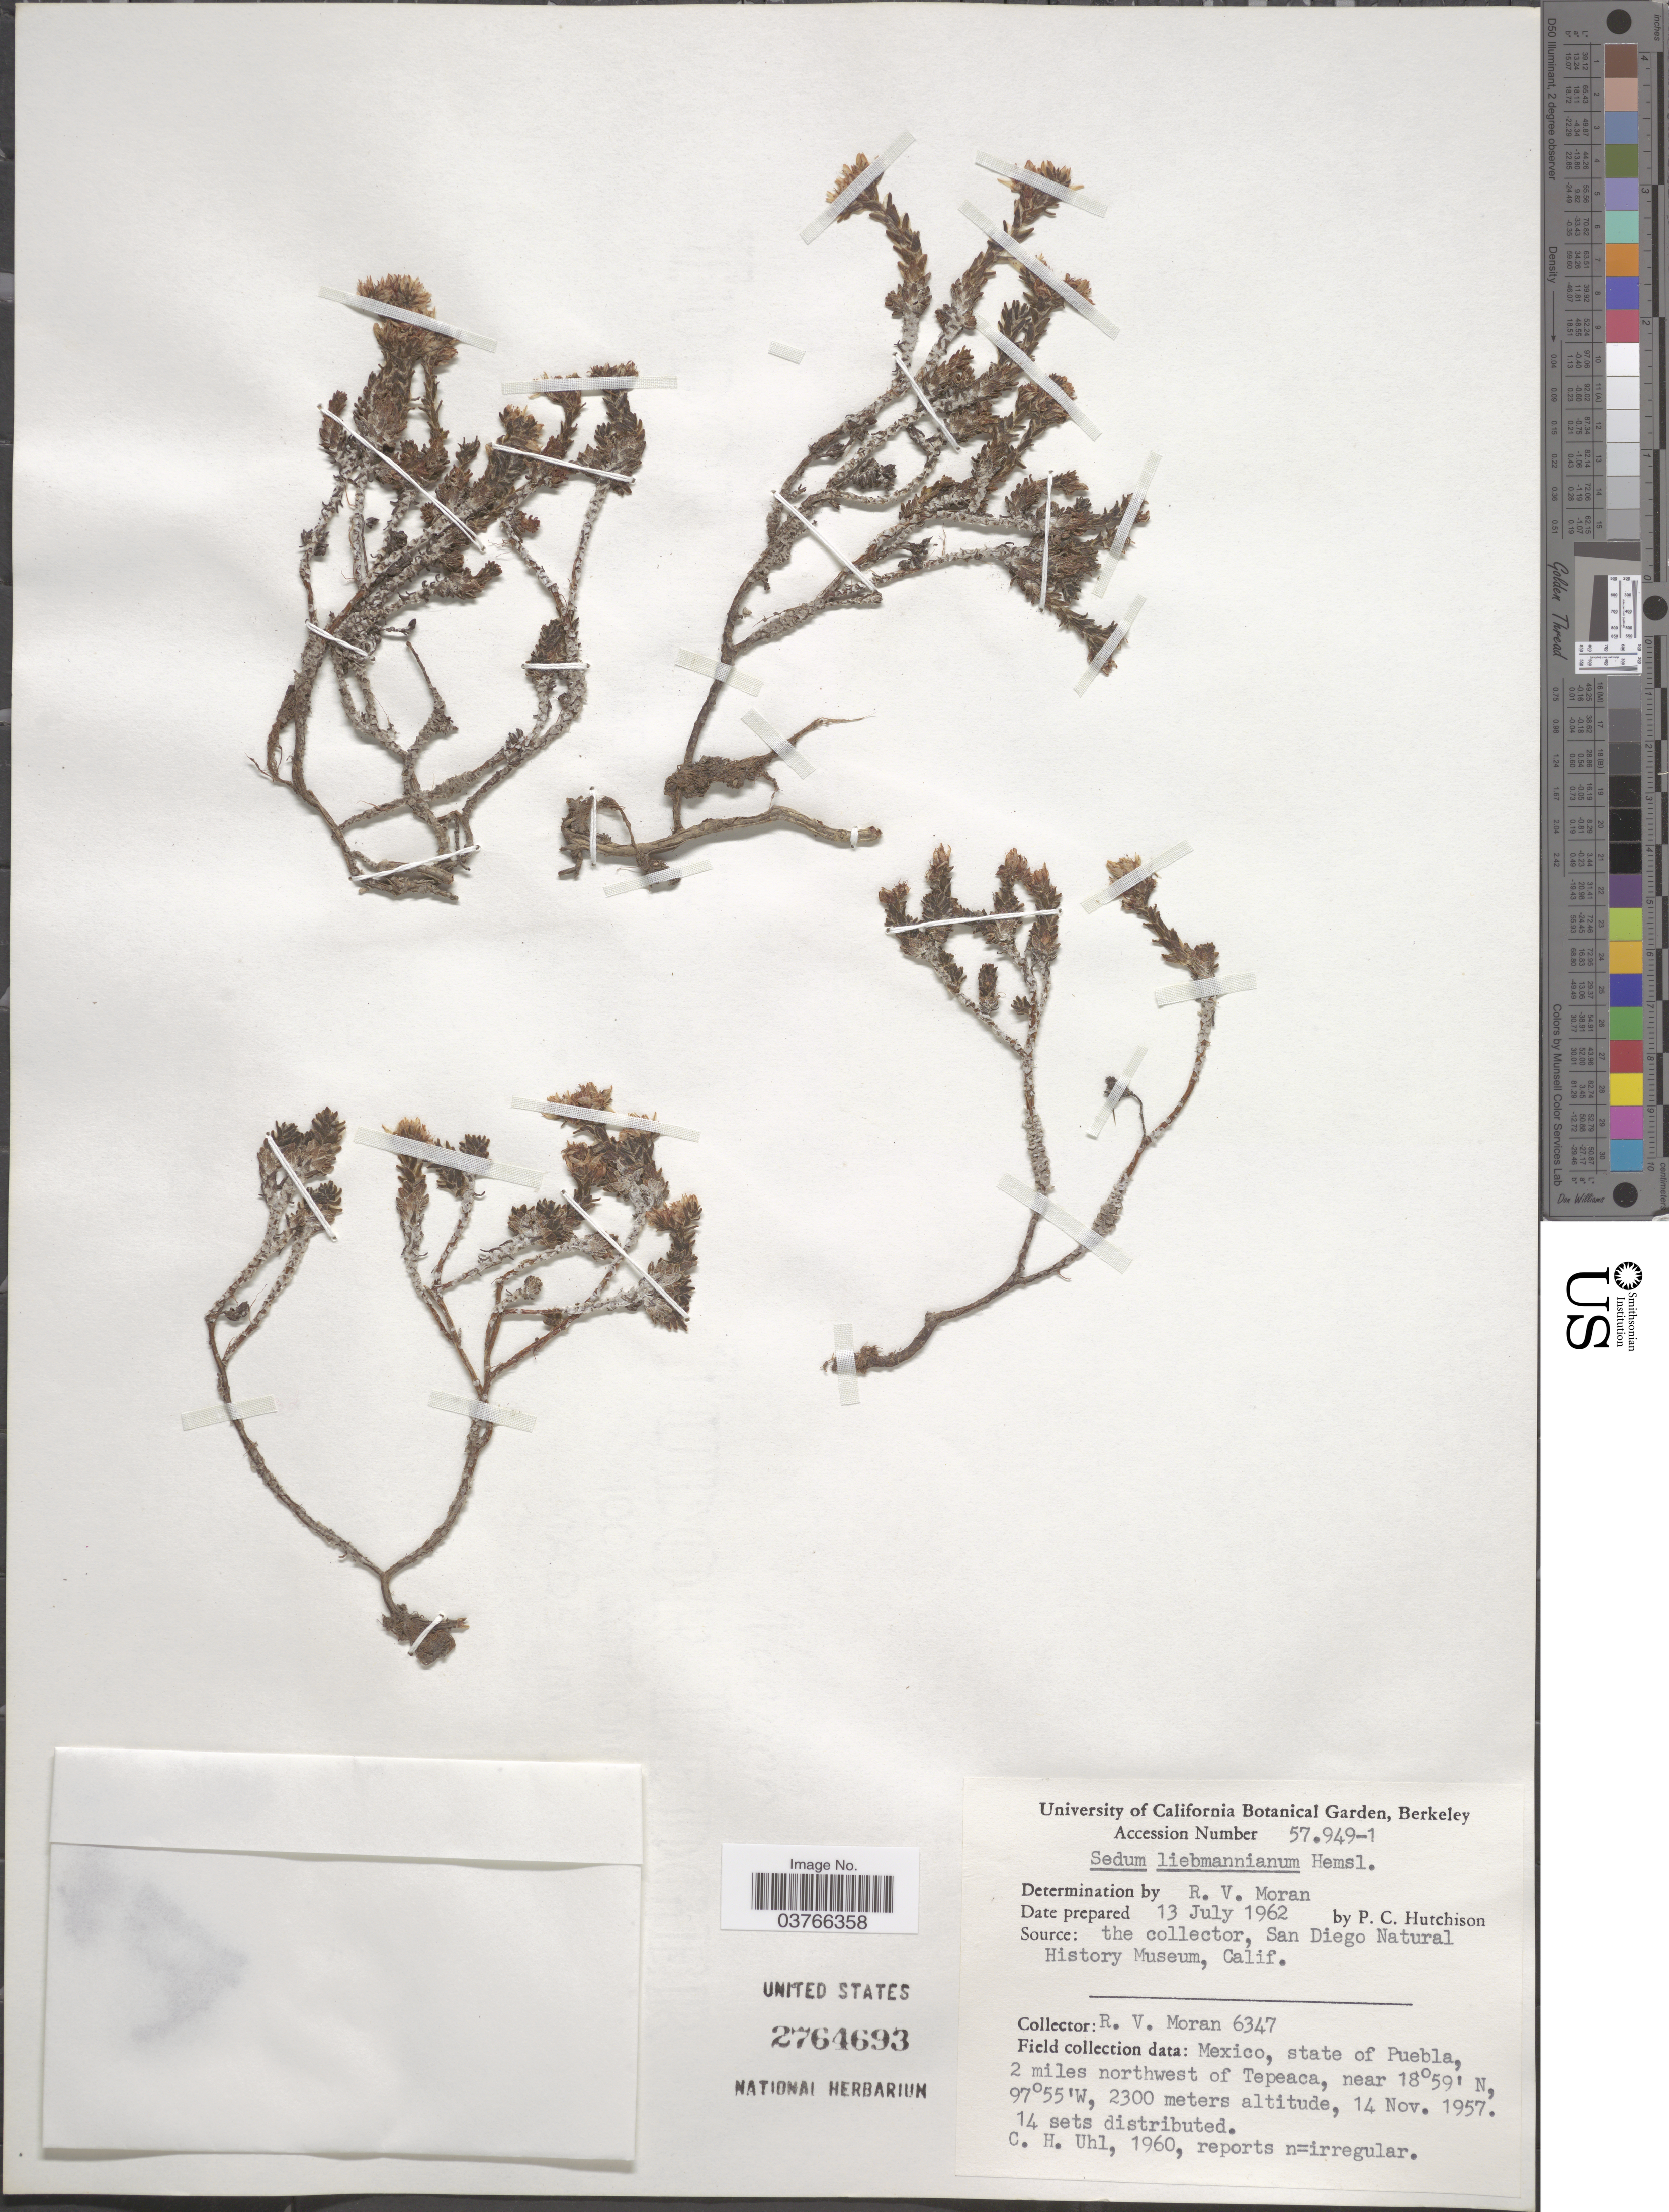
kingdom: Plantae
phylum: Tracheophyta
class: Magnoliopsida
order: Saxifragales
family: Crassulaceae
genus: Sedum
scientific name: Sedum liebmannianum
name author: Hemsl.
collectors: P. C. Hutchison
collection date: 1962-07-13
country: United States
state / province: California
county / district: Alameda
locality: University of California Botanical Garden, Berkeley.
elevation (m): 2300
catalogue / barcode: US 2764693